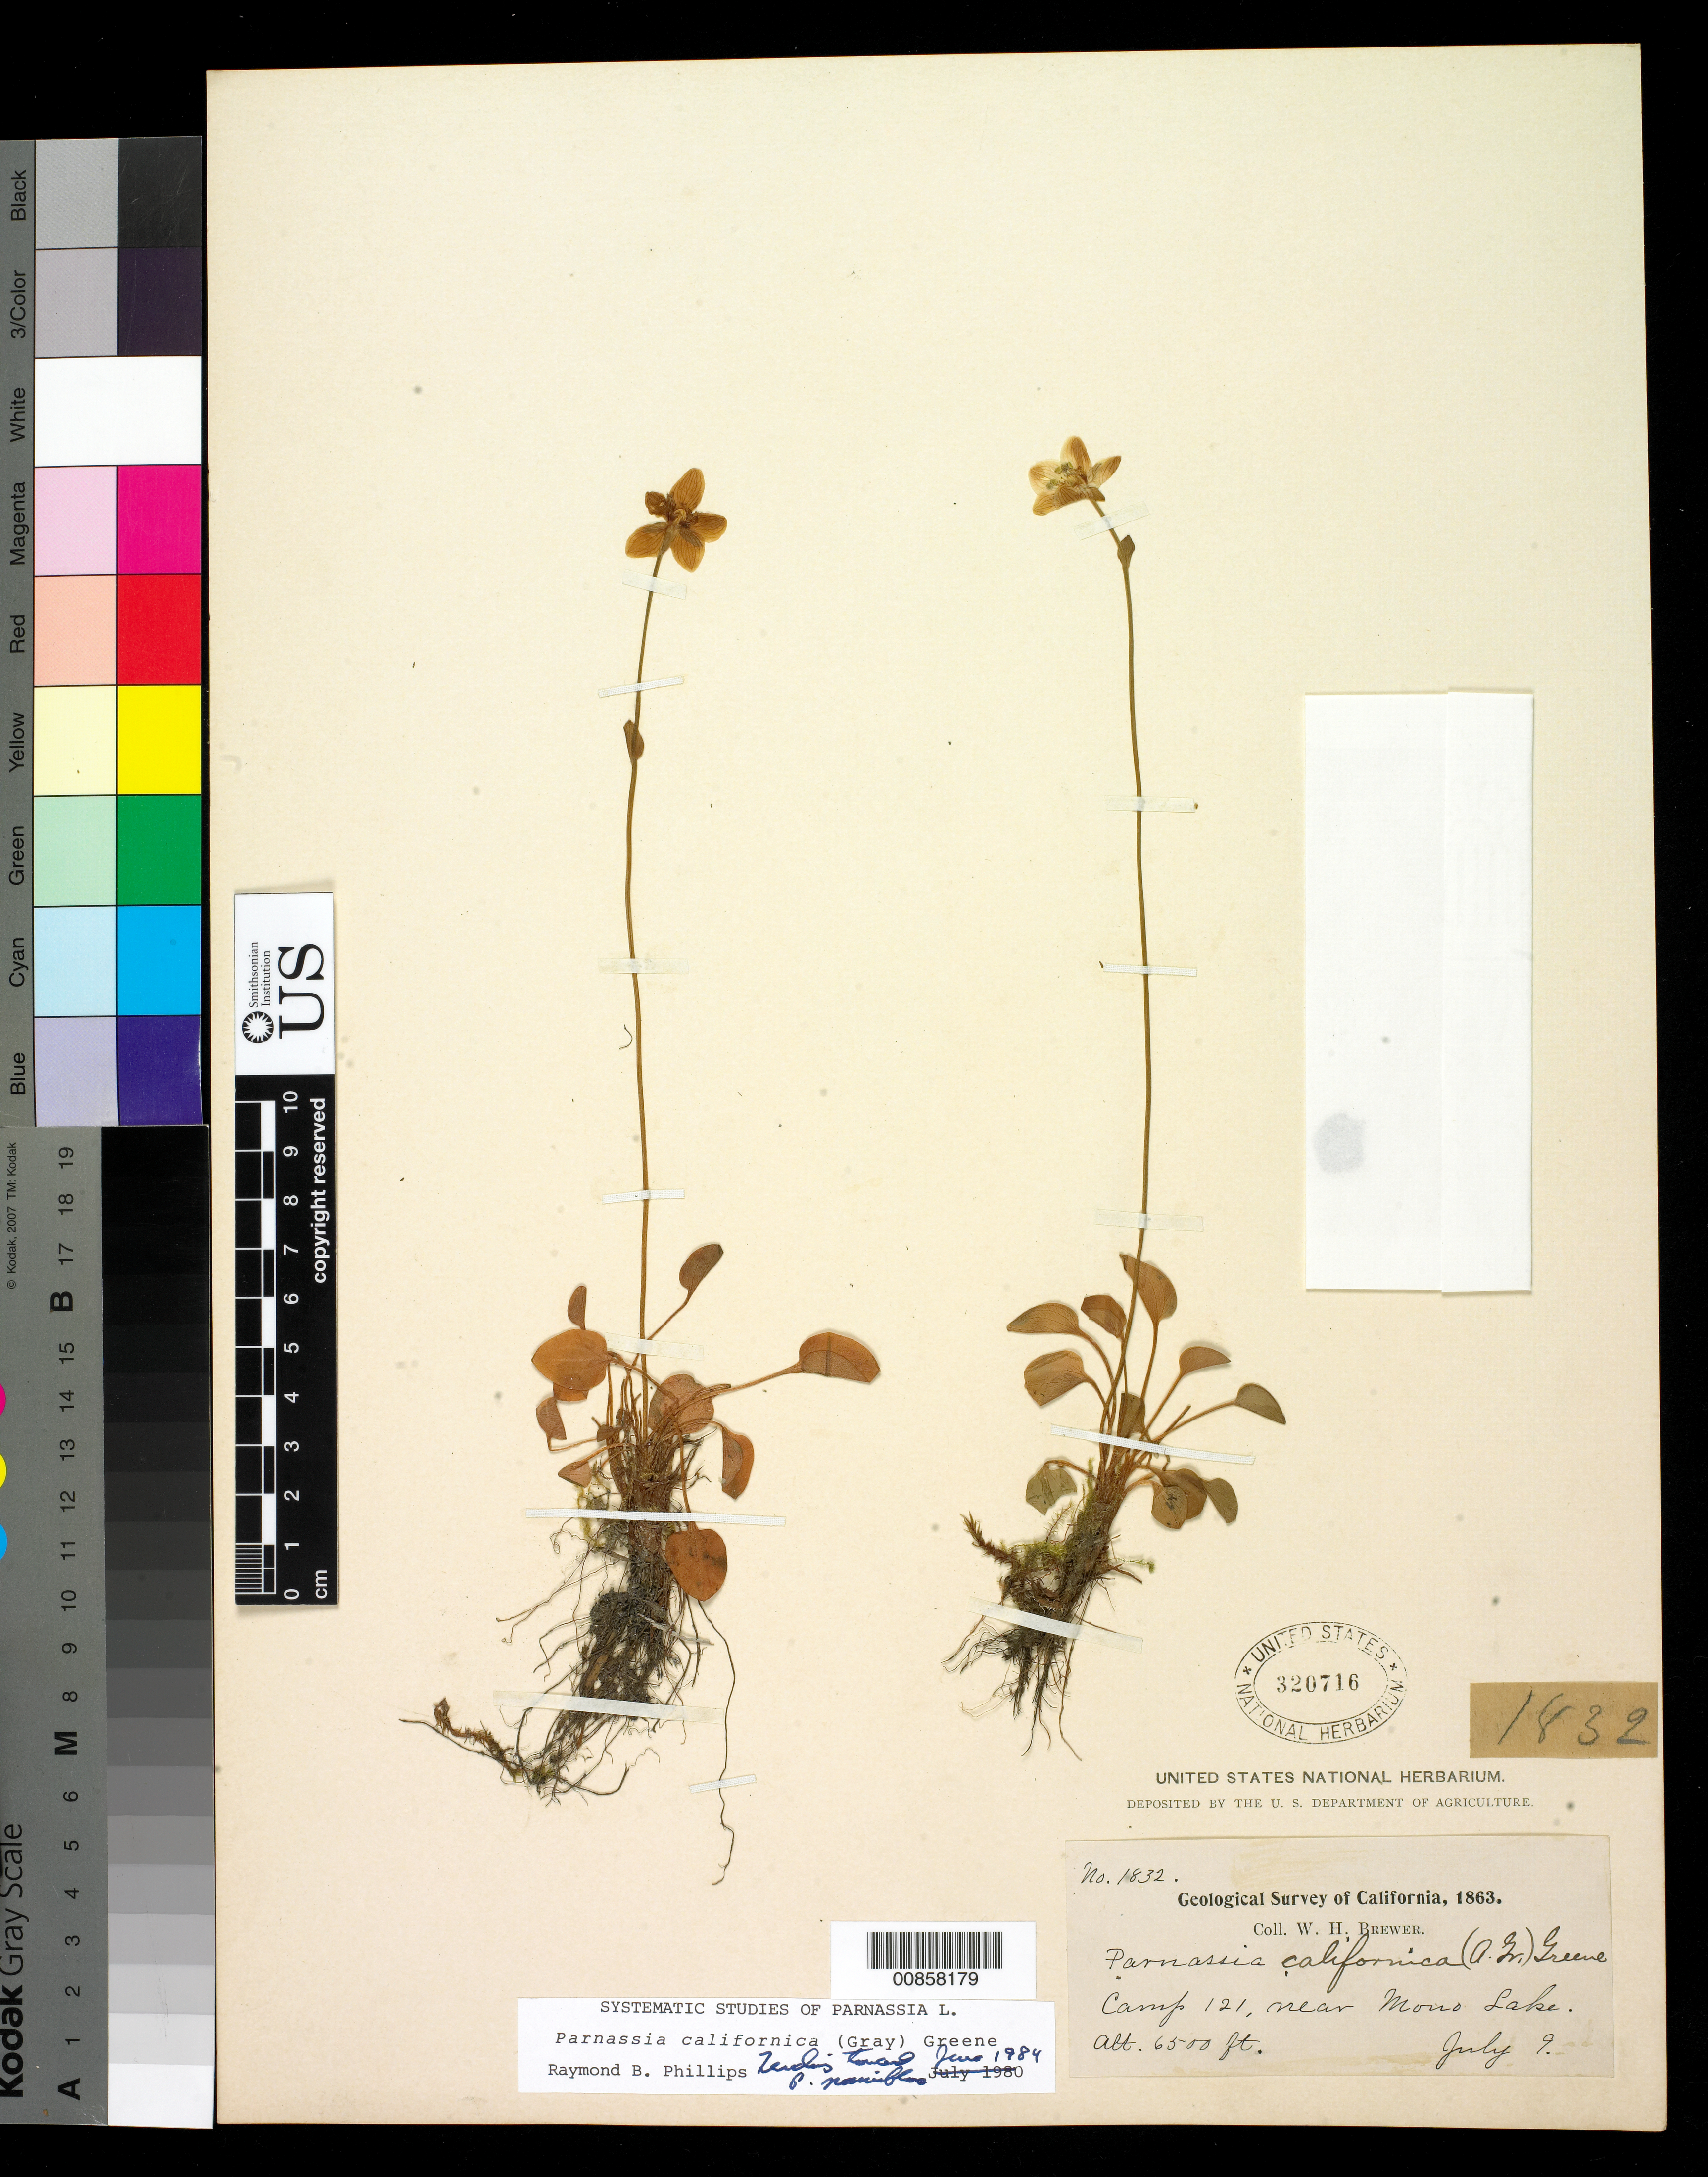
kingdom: Plantae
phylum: Tracheophyta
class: Magnoliopsida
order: Celastrales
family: Parnassiaceae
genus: Parnassia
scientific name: Parnassia californica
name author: (A. Gray) Greene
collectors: W. H. Brewer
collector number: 1832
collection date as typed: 09 Jul 1863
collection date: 1863-07-09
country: United States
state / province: California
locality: Camp 121, near Mono Lake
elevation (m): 1981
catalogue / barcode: US 320716